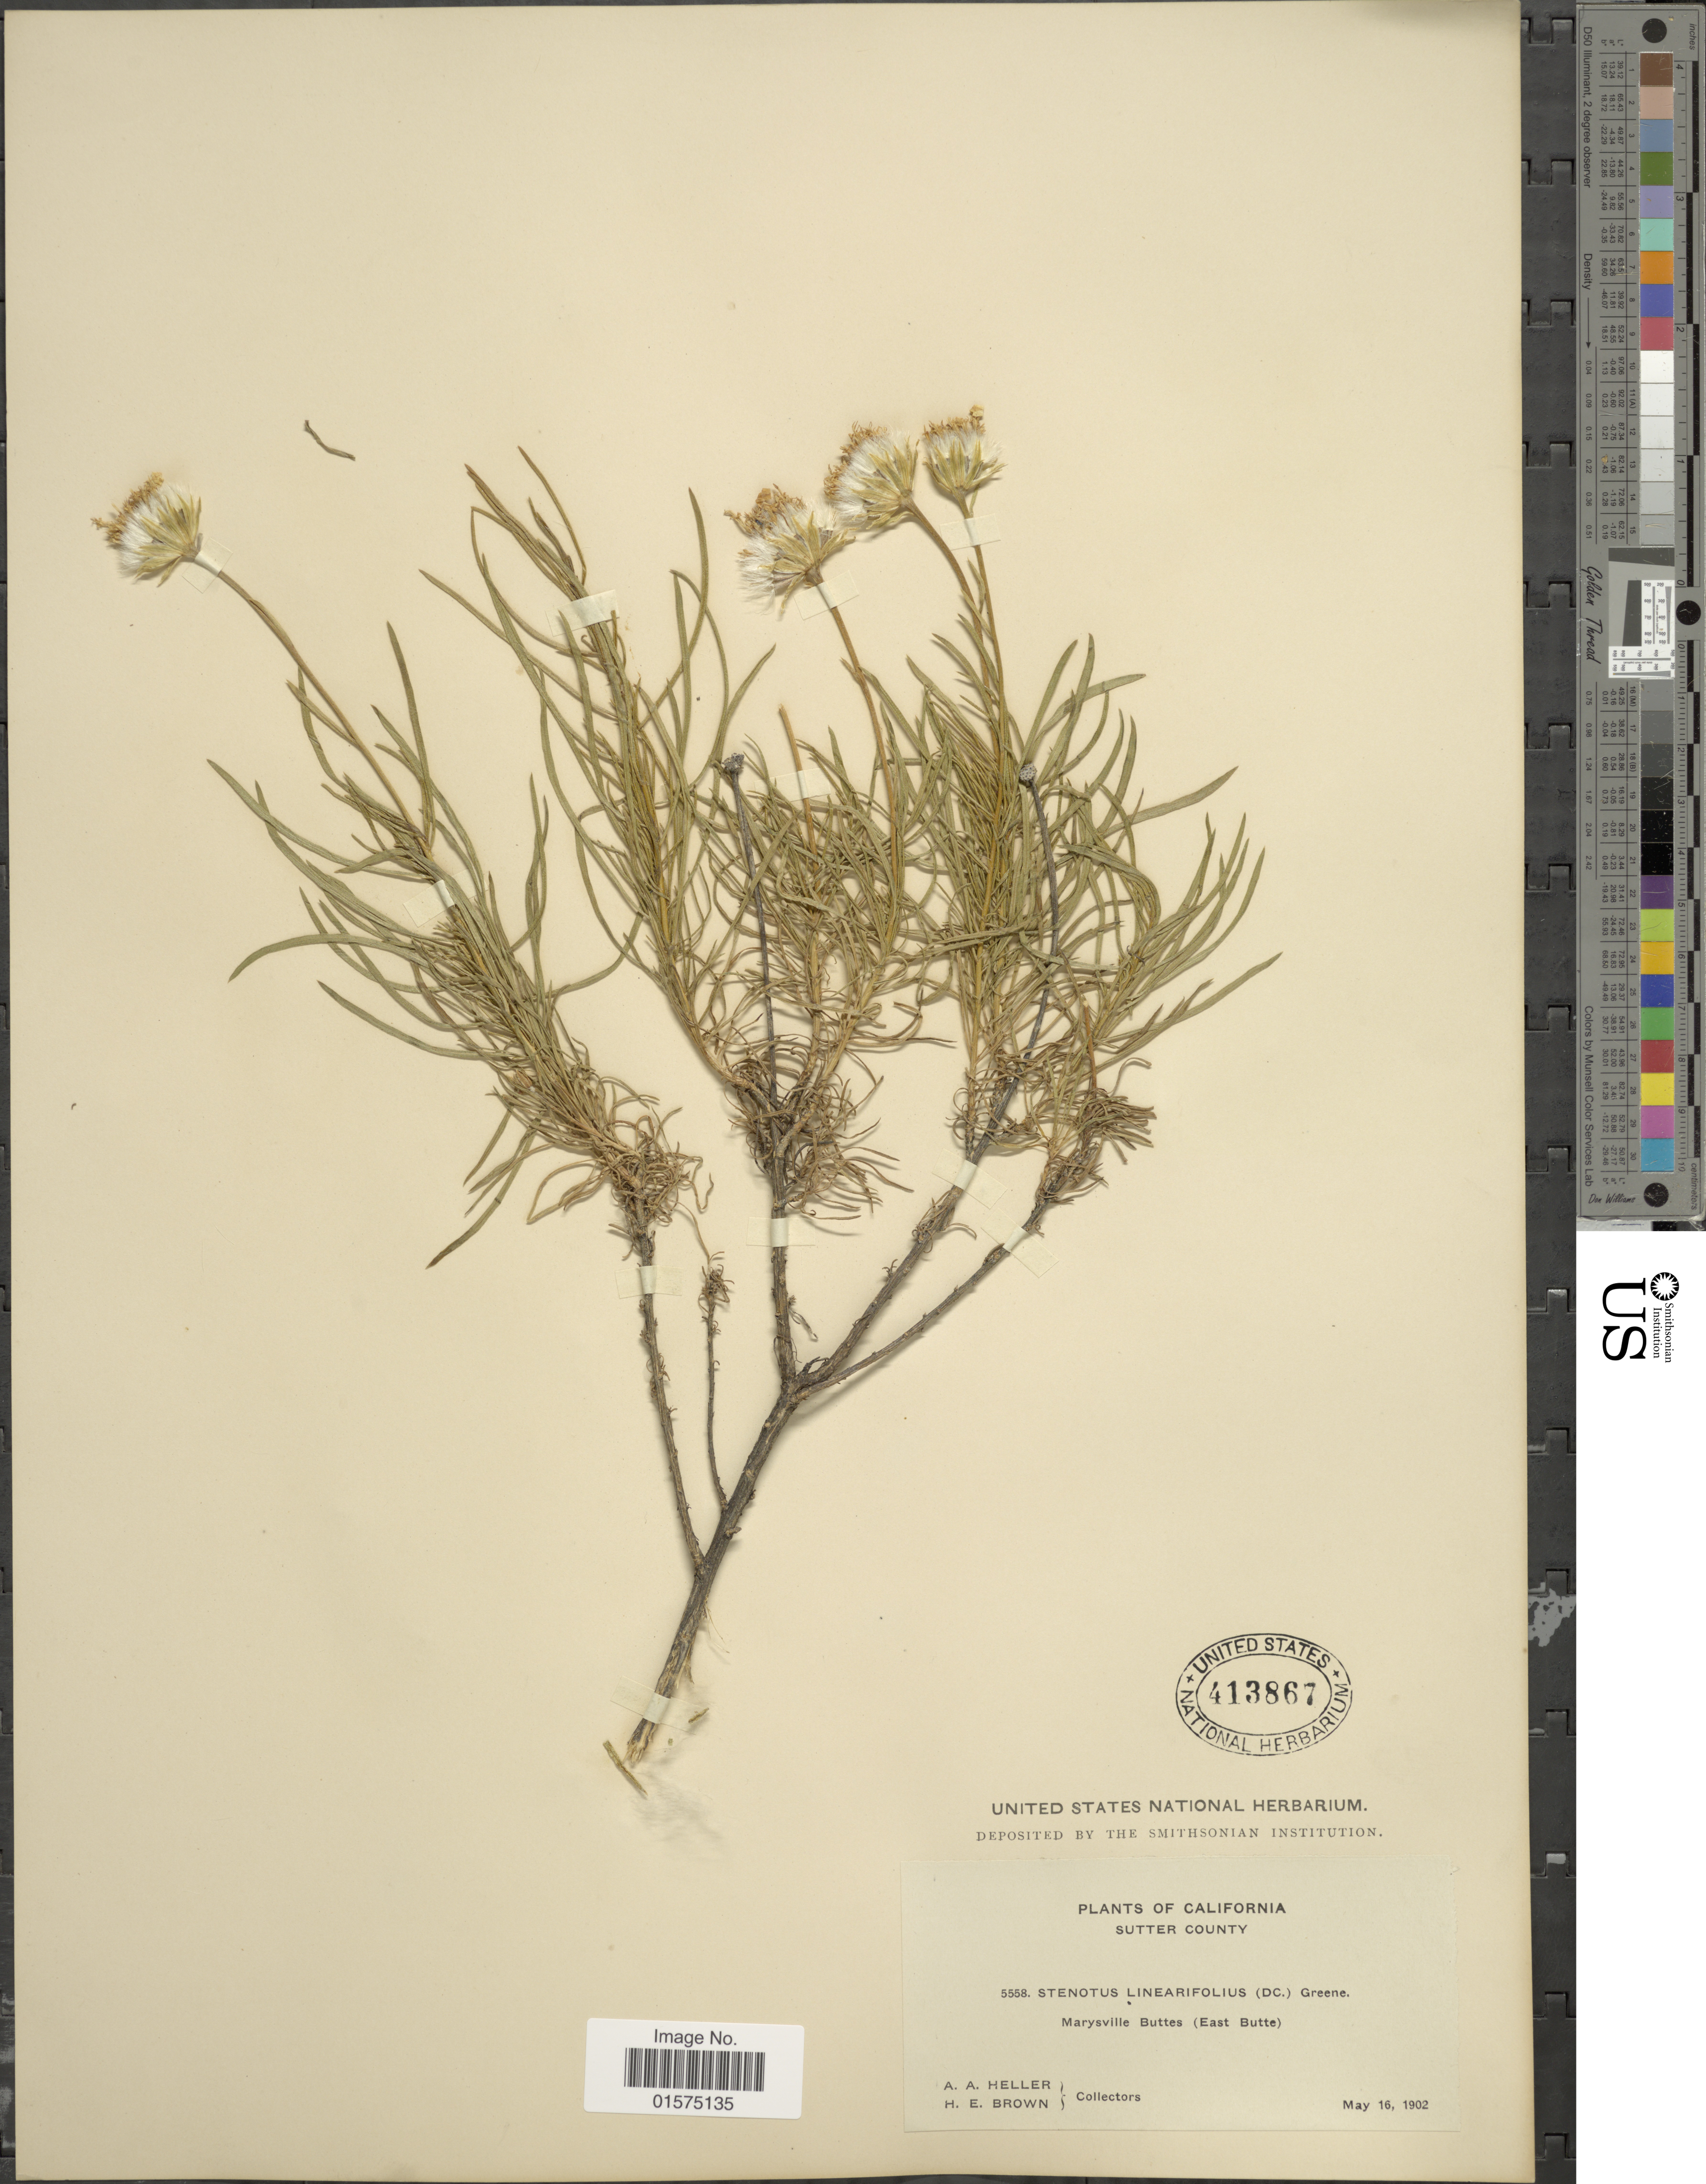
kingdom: Plantae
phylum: Tracheophyta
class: Magnoliopsida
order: Asterales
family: Asteraceae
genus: Ericameria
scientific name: Ericameria linearifolia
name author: (DC.) Urbatsch & Wussow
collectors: A. A. Heller & H. E. Brown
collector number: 5558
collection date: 1902-05-16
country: United States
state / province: California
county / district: Sutter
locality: Sutter County. Marysville Buttes (East Butte)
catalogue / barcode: US 413867